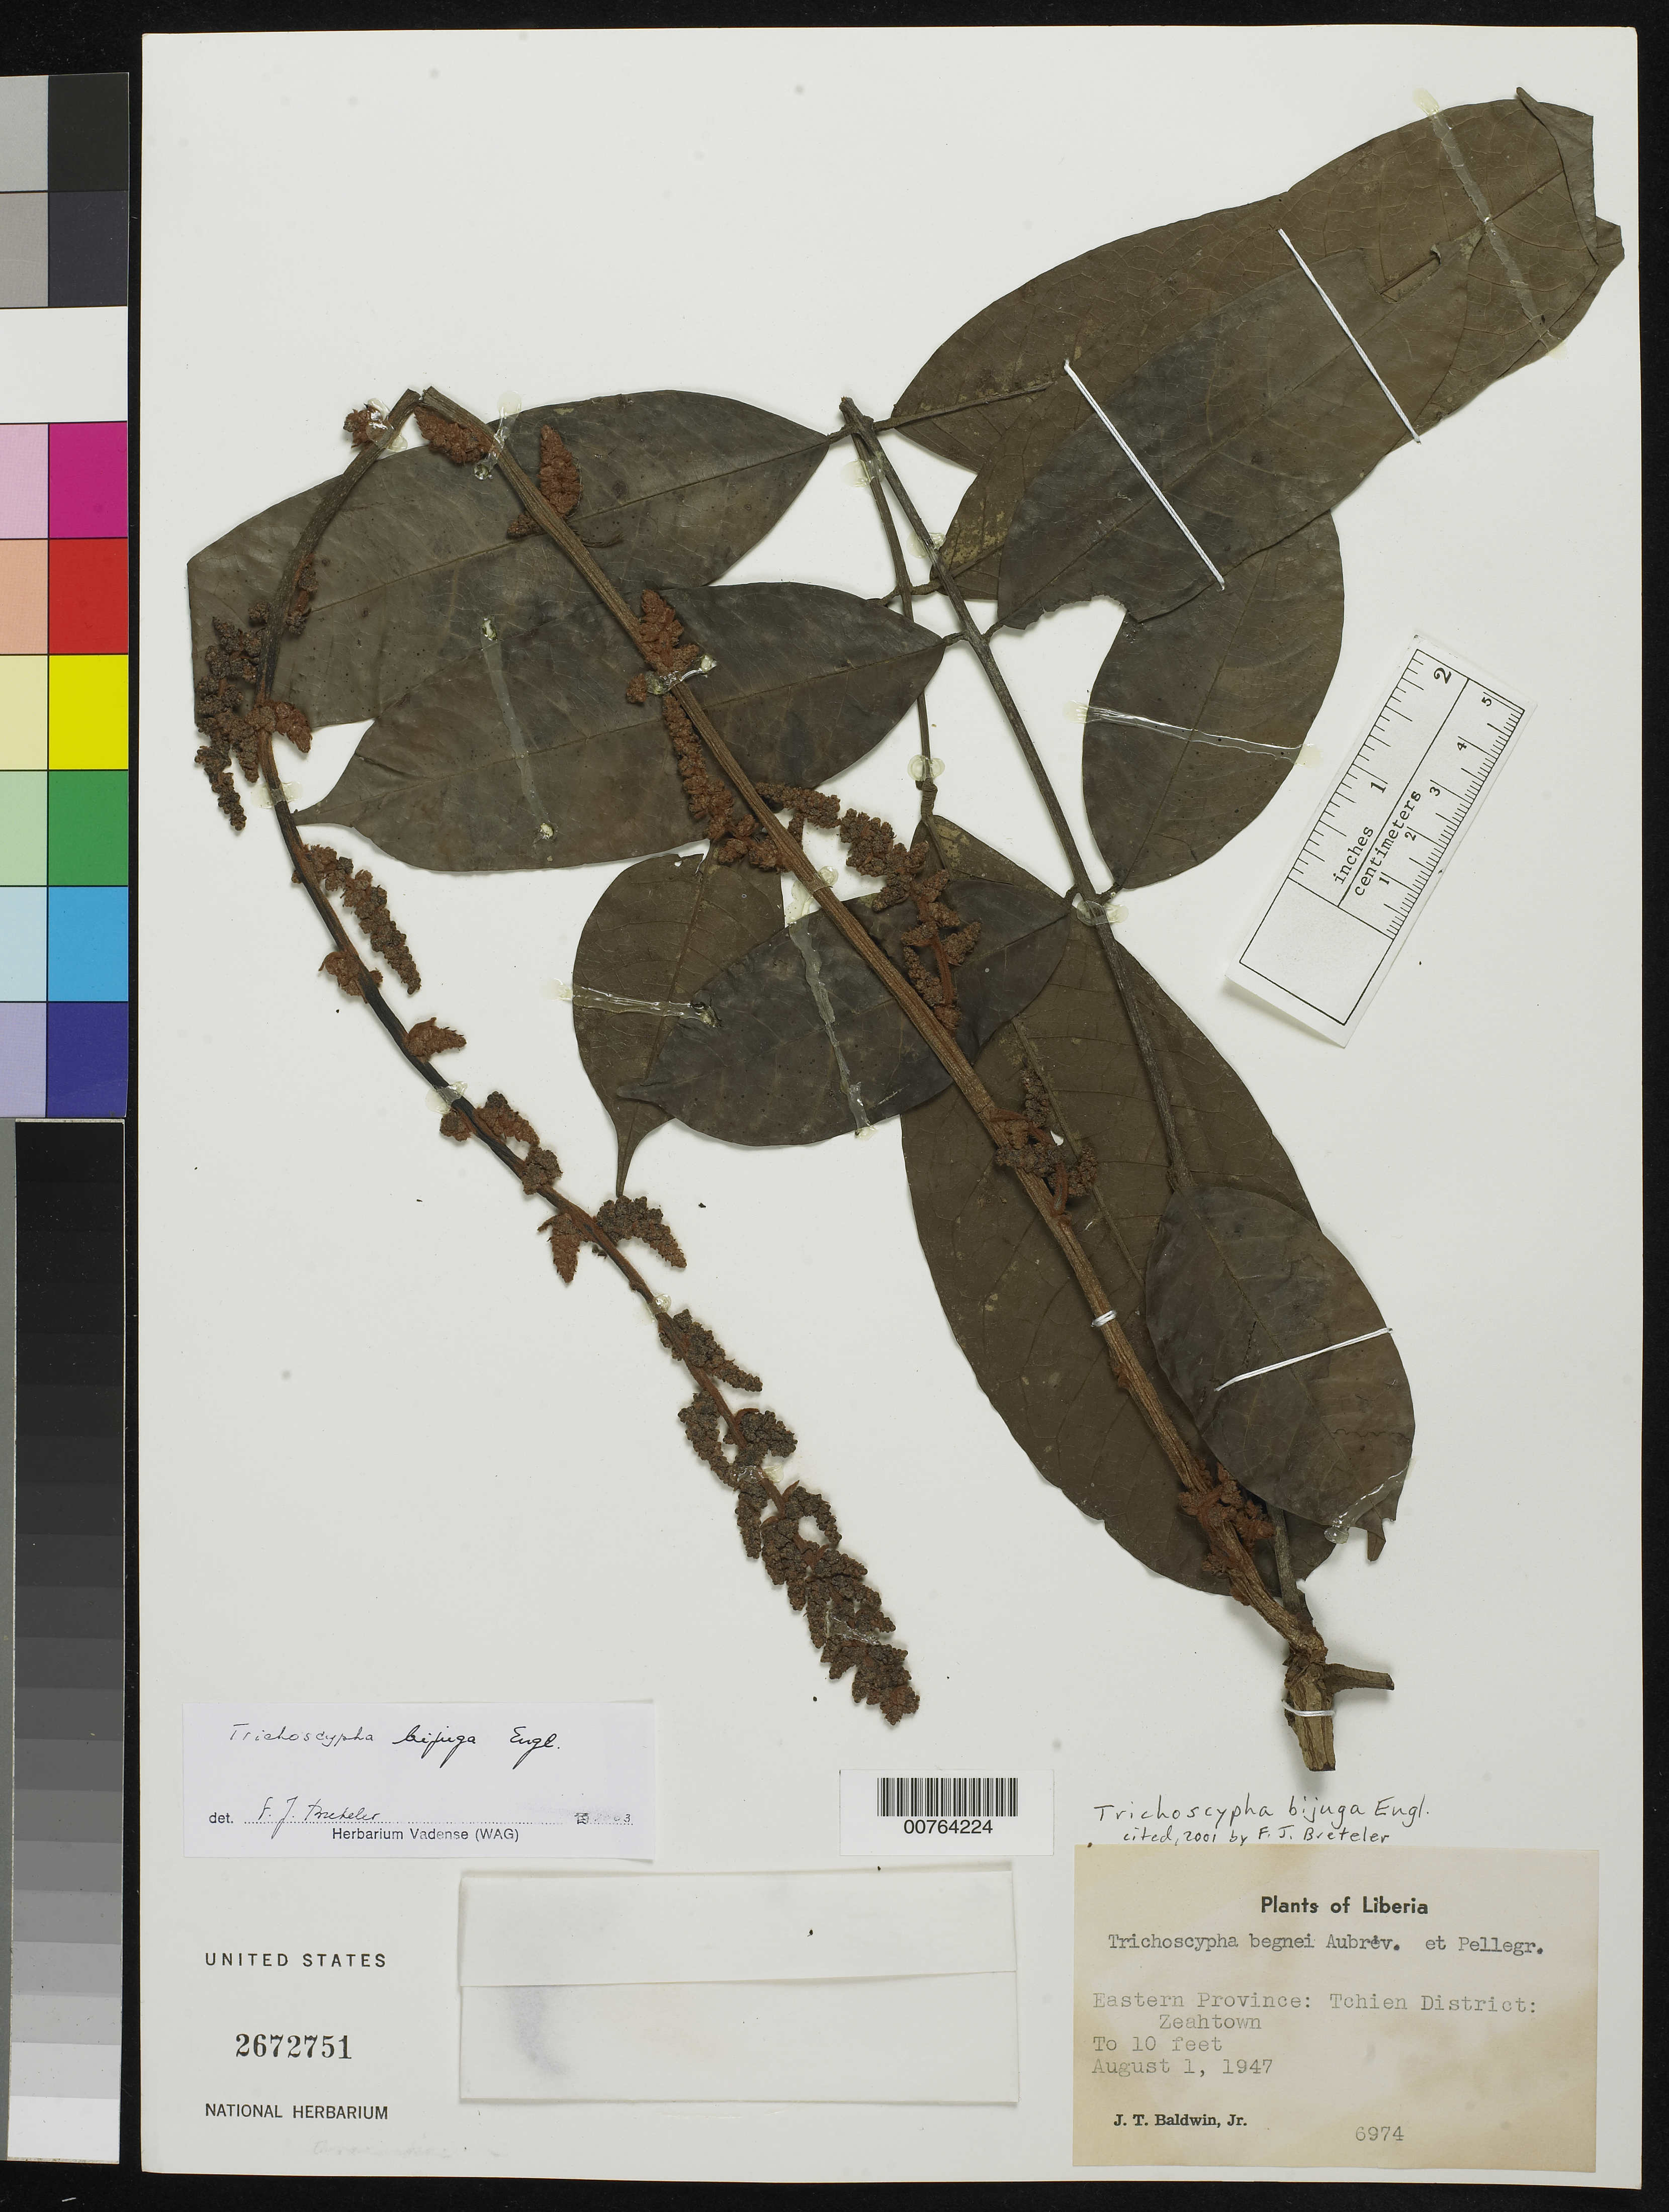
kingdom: Plantae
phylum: Tracheophyta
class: Magnoliopsida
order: Sapindales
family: Anacardiaceae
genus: Trichoscypha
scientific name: Trichoscypha bijuga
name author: Engl.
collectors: J. T. Baldwin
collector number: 6974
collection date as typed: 1 Aug 1947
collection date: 1947-08-01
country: Liberia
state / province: Grand Gedeh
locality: Eastern Province: Tchien District, Zeahtown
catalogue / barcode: US 2672751